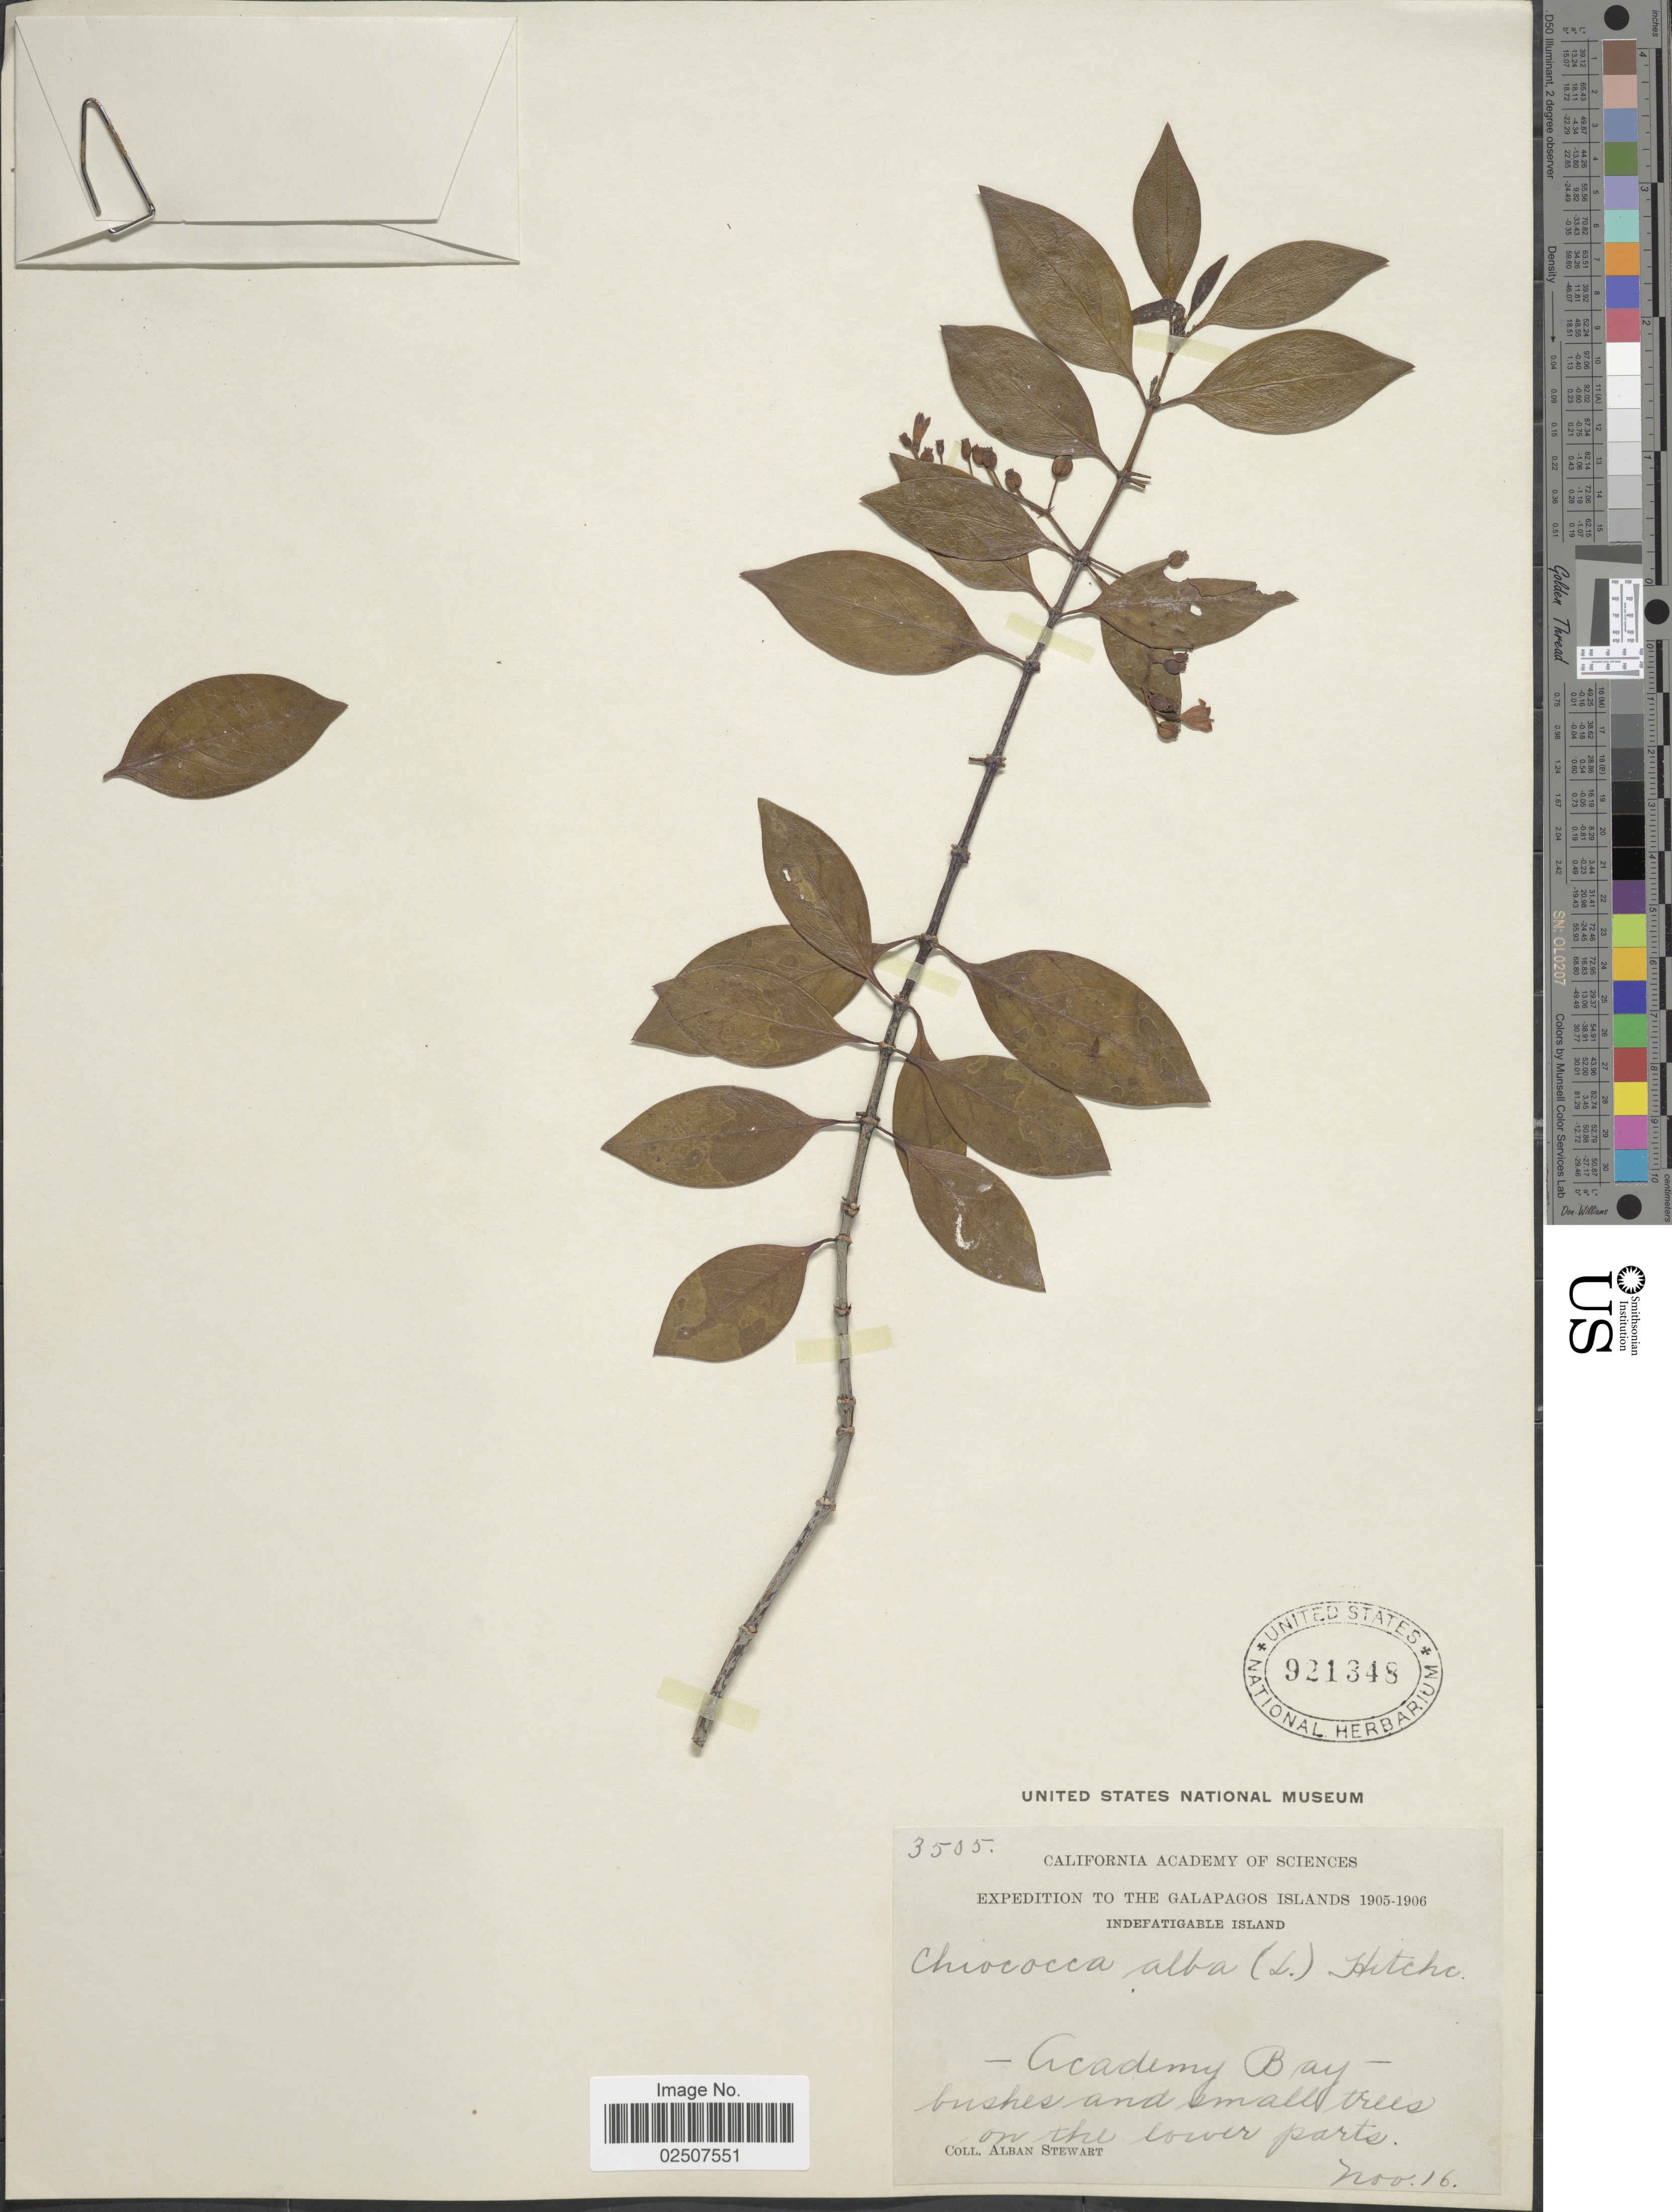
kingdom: Plantae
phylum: Tracheophyta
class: Magnoliopsida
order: Gentianales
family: Rubiaceae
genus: Chiococca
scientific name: Chiococca alba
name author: (L.) Hitchc.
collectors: A. Stewart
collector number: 3505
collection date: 1905-11-16/1906-11-16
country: Ecuador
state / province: Colón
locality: Galapagos Islands. Indefatigable Island. Academy Bay.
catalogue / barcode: US 921348